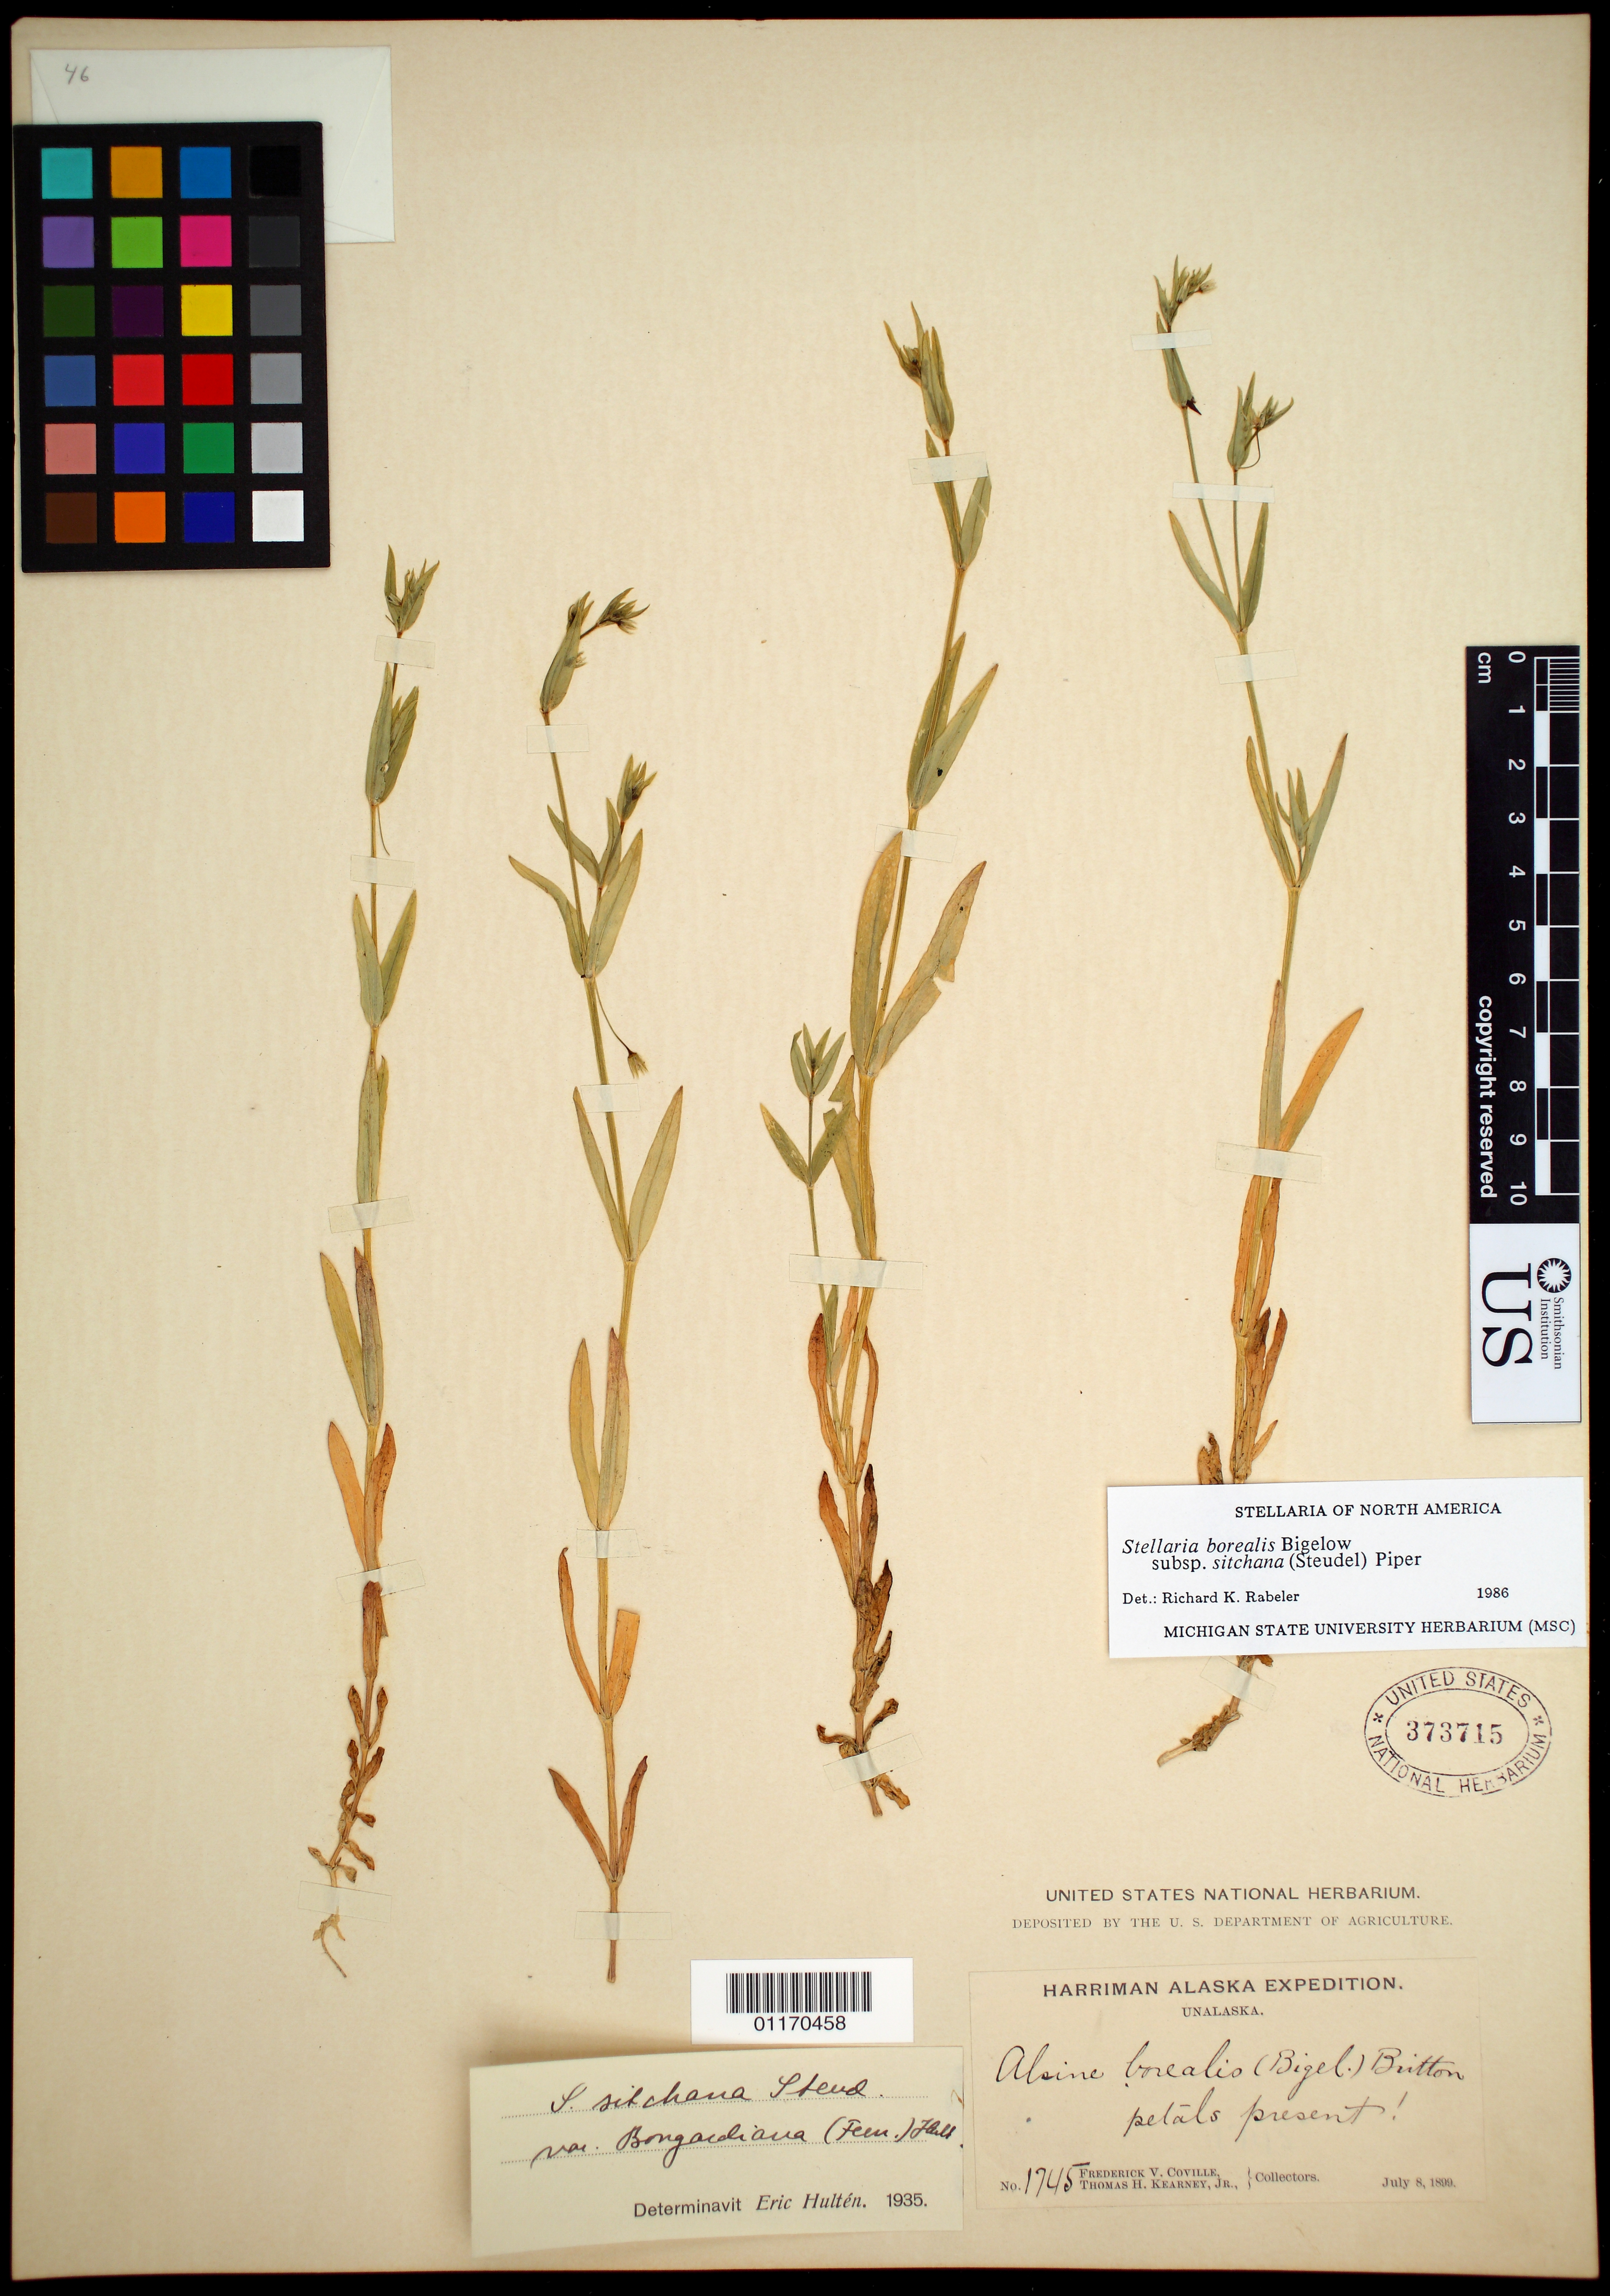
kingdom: Plantae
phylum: Tracheophyta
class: Magnoliopsida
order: Caryophyllales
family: Caryophyllaceae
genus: Stellaria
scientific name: Stellaria borealis subsp. sitchana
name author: (Steud.) Piper & Beattie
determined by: Rabeler, R. K.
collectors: F. V. Coville & T. H. Kearney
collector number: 1745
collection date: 1899-07-08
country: United States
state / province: Alaska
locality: Unalaska.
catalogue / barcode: US 373715